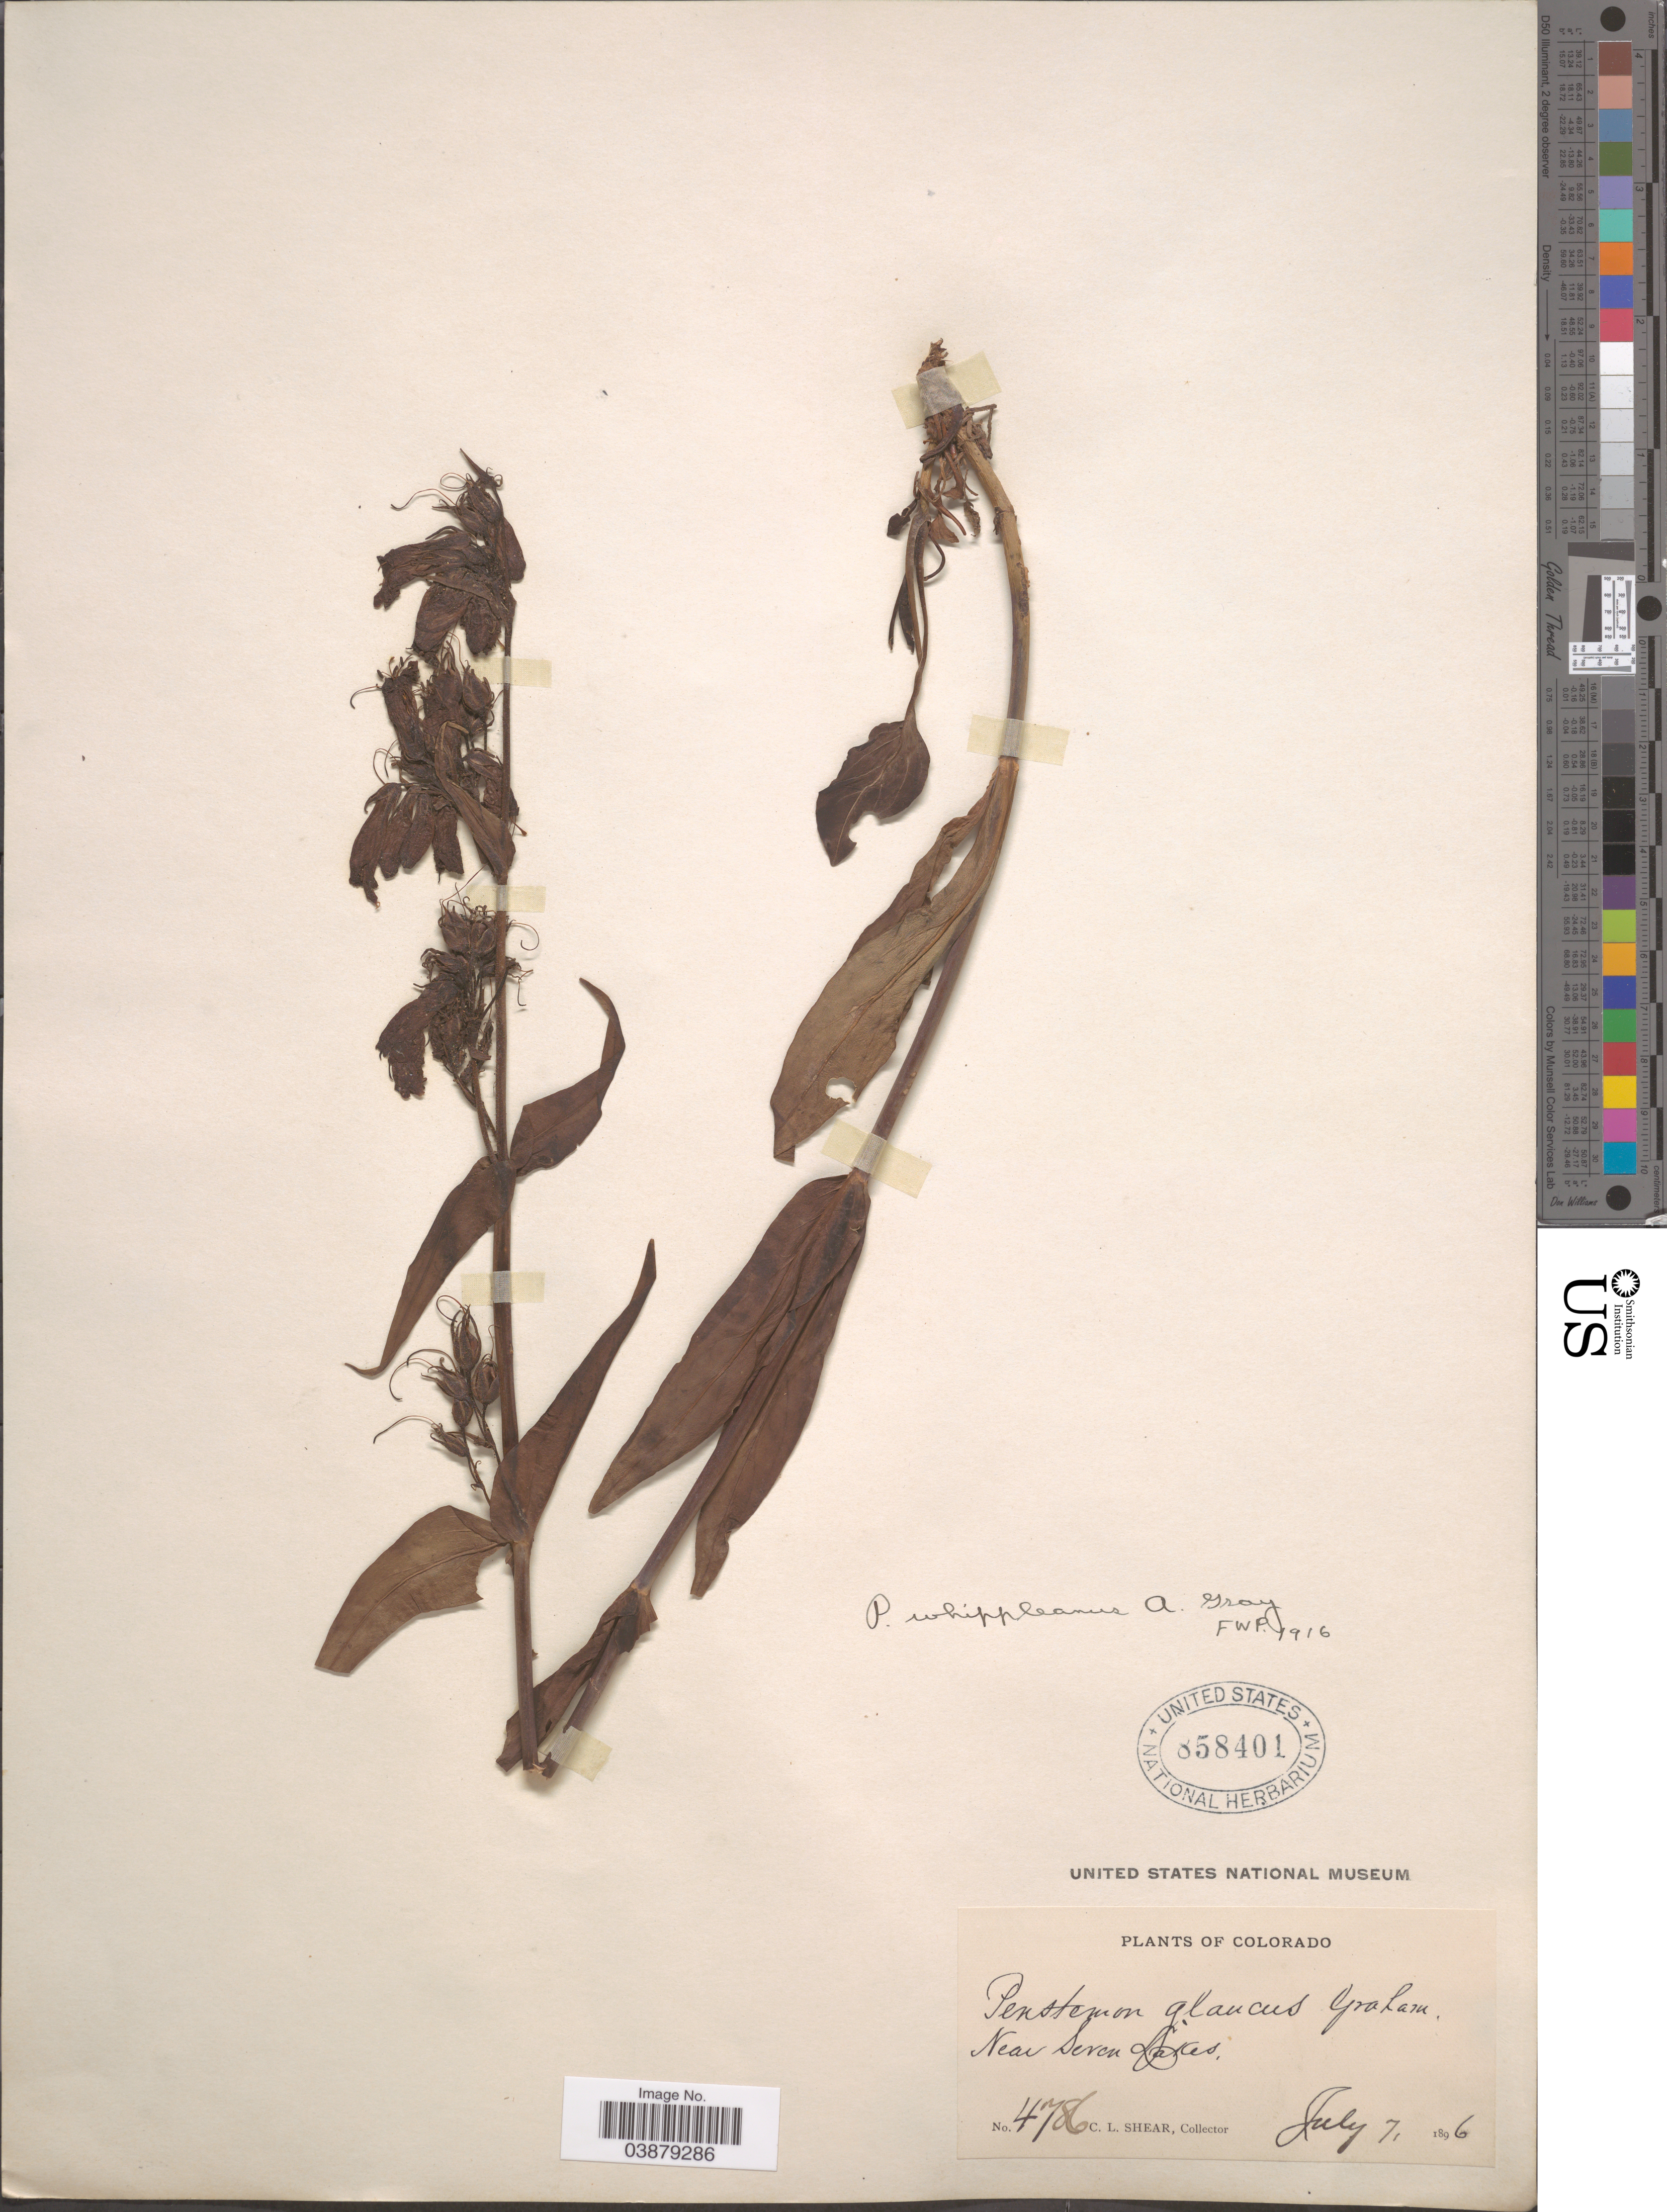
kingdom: Plantae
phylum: Tracheophyta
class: Magnoliopsida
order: Lamiales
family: Plantaginaceae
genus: Penstemon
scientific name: Penstemon whippleanus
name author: A. Gray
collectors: C. L. Shear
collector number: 4786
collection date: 1896-07-07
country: United States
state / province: Colorado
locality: Near Seven Lakes.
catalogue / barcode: US 858401